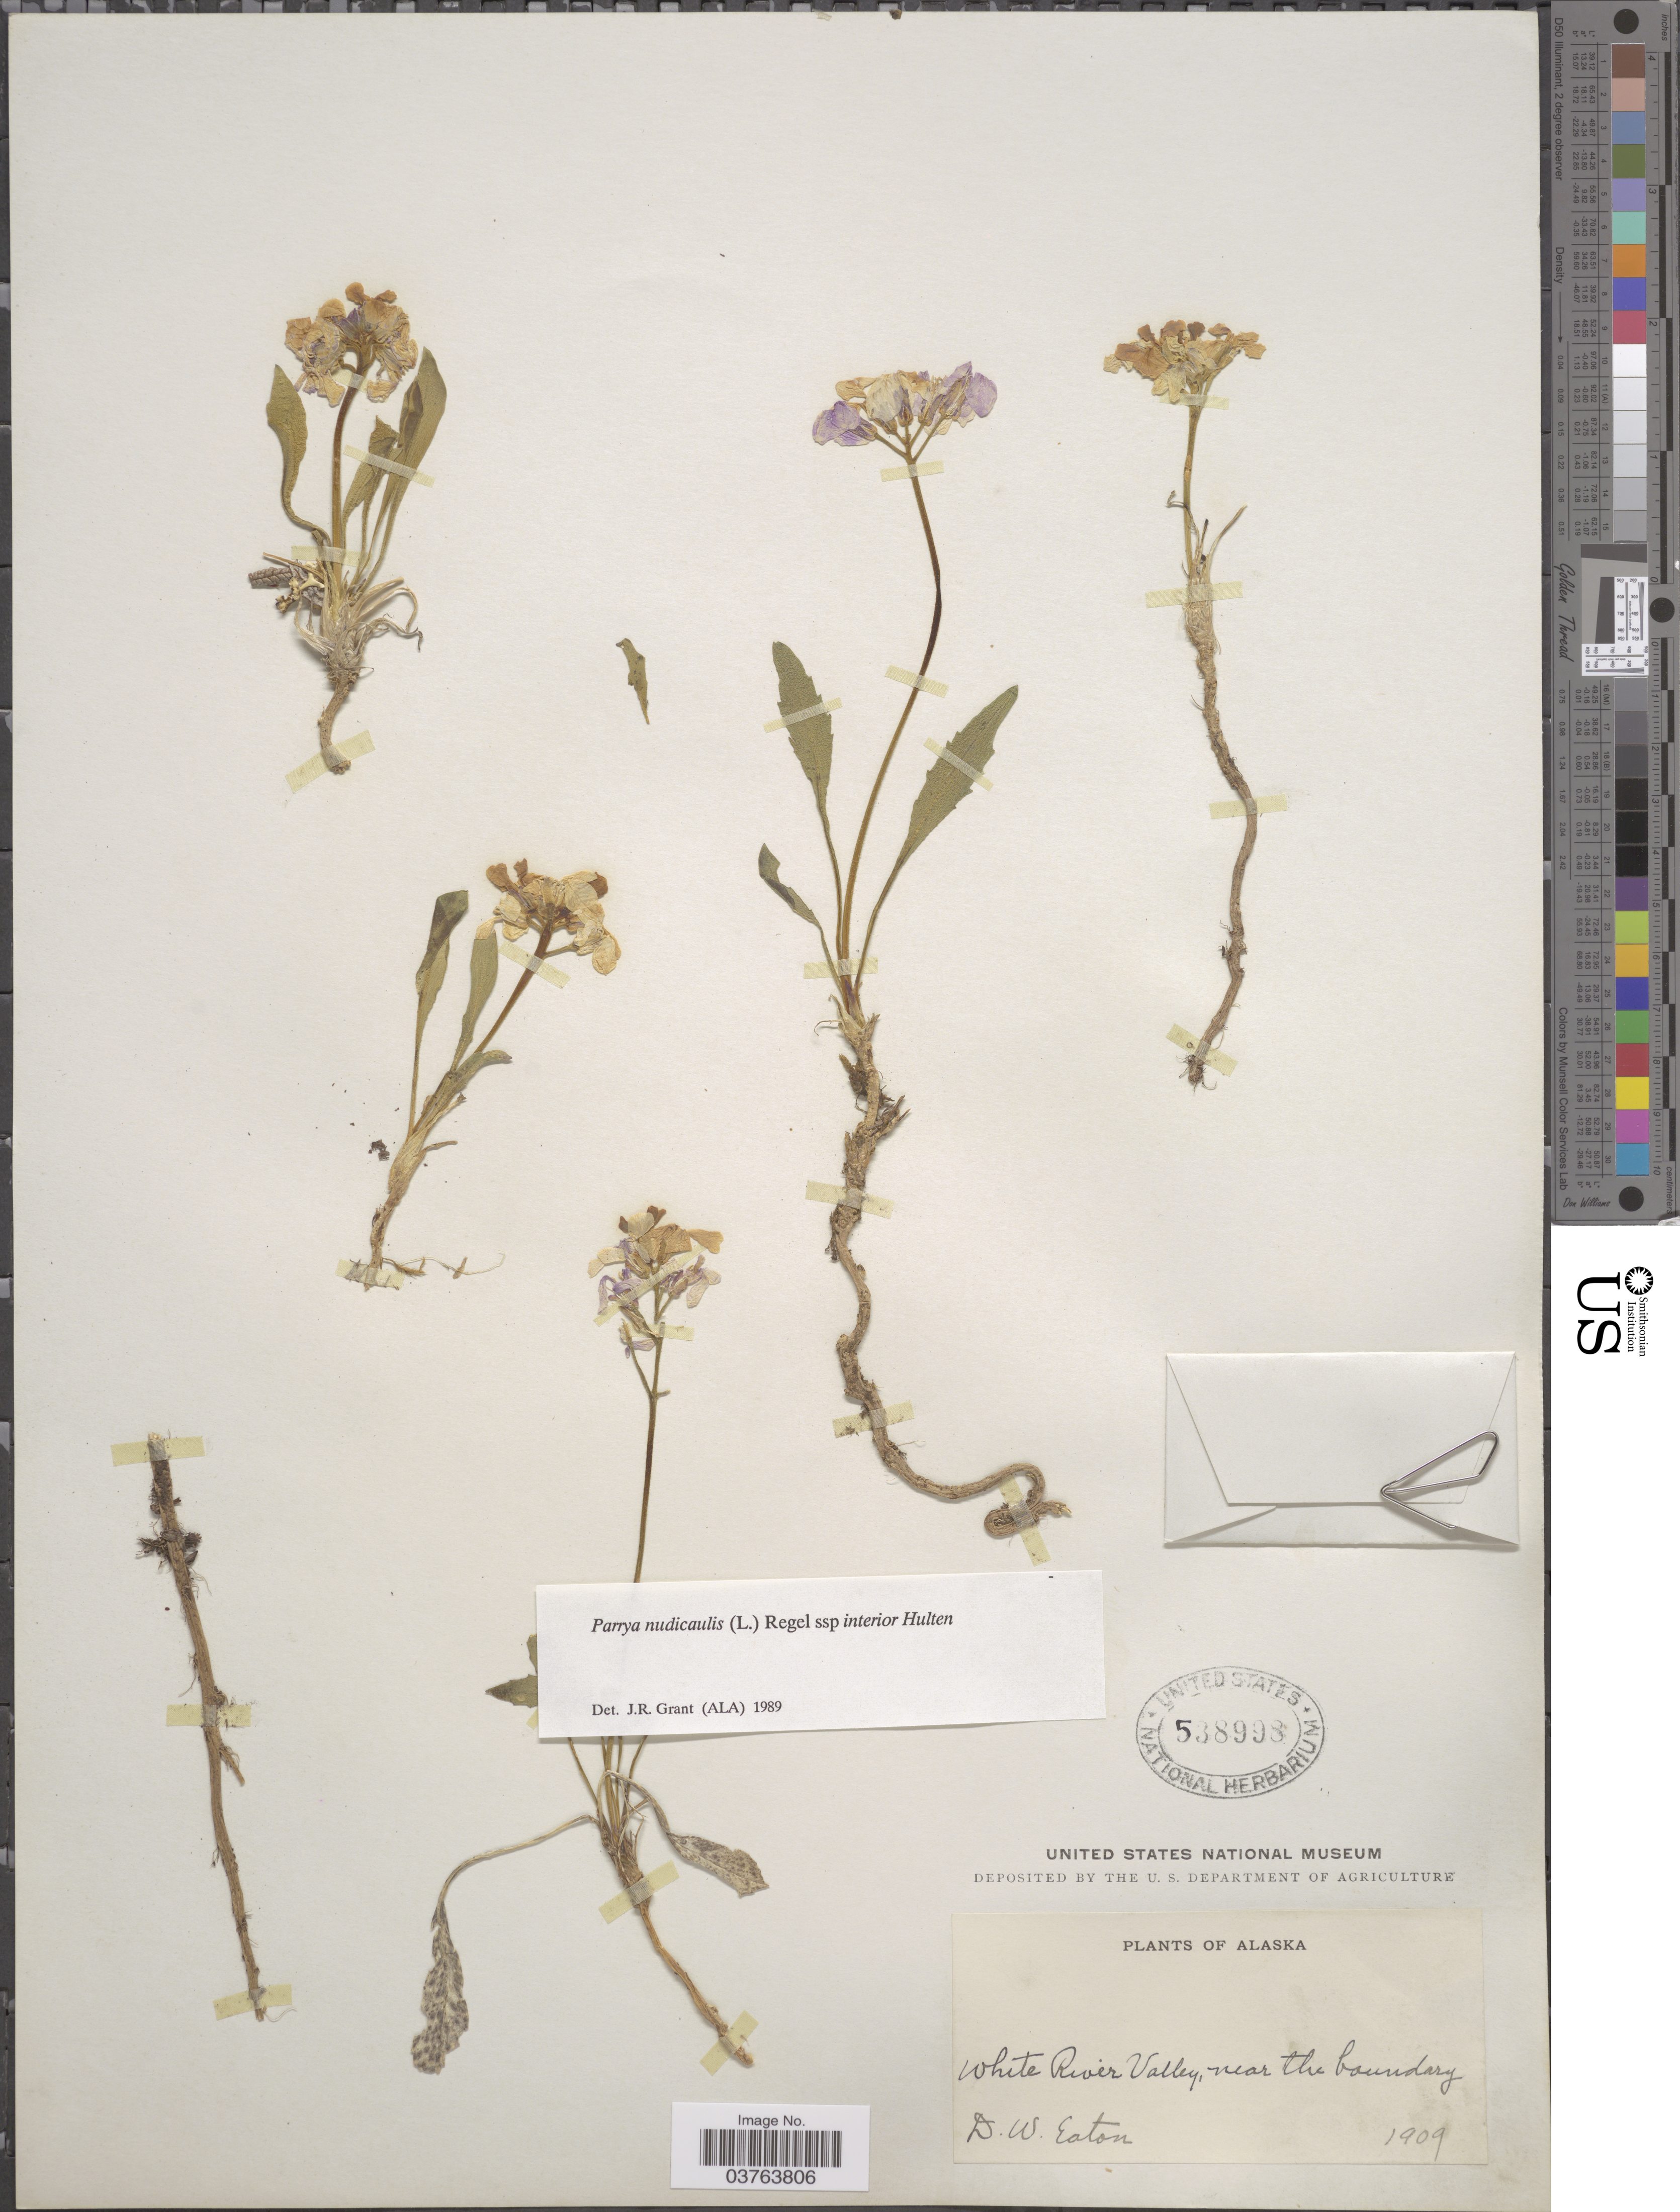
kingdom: Plantae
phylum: Tracheophyta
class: Magnoliopsida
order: Brassicales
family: Brassicaceae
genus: Parrya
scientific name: Parrya nudicaulis subsp. interior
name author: Hultén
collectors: D. Eaton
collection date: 1909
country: United States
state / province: Alaska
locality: White River Valley, near the boundary.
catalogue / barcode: US 538998